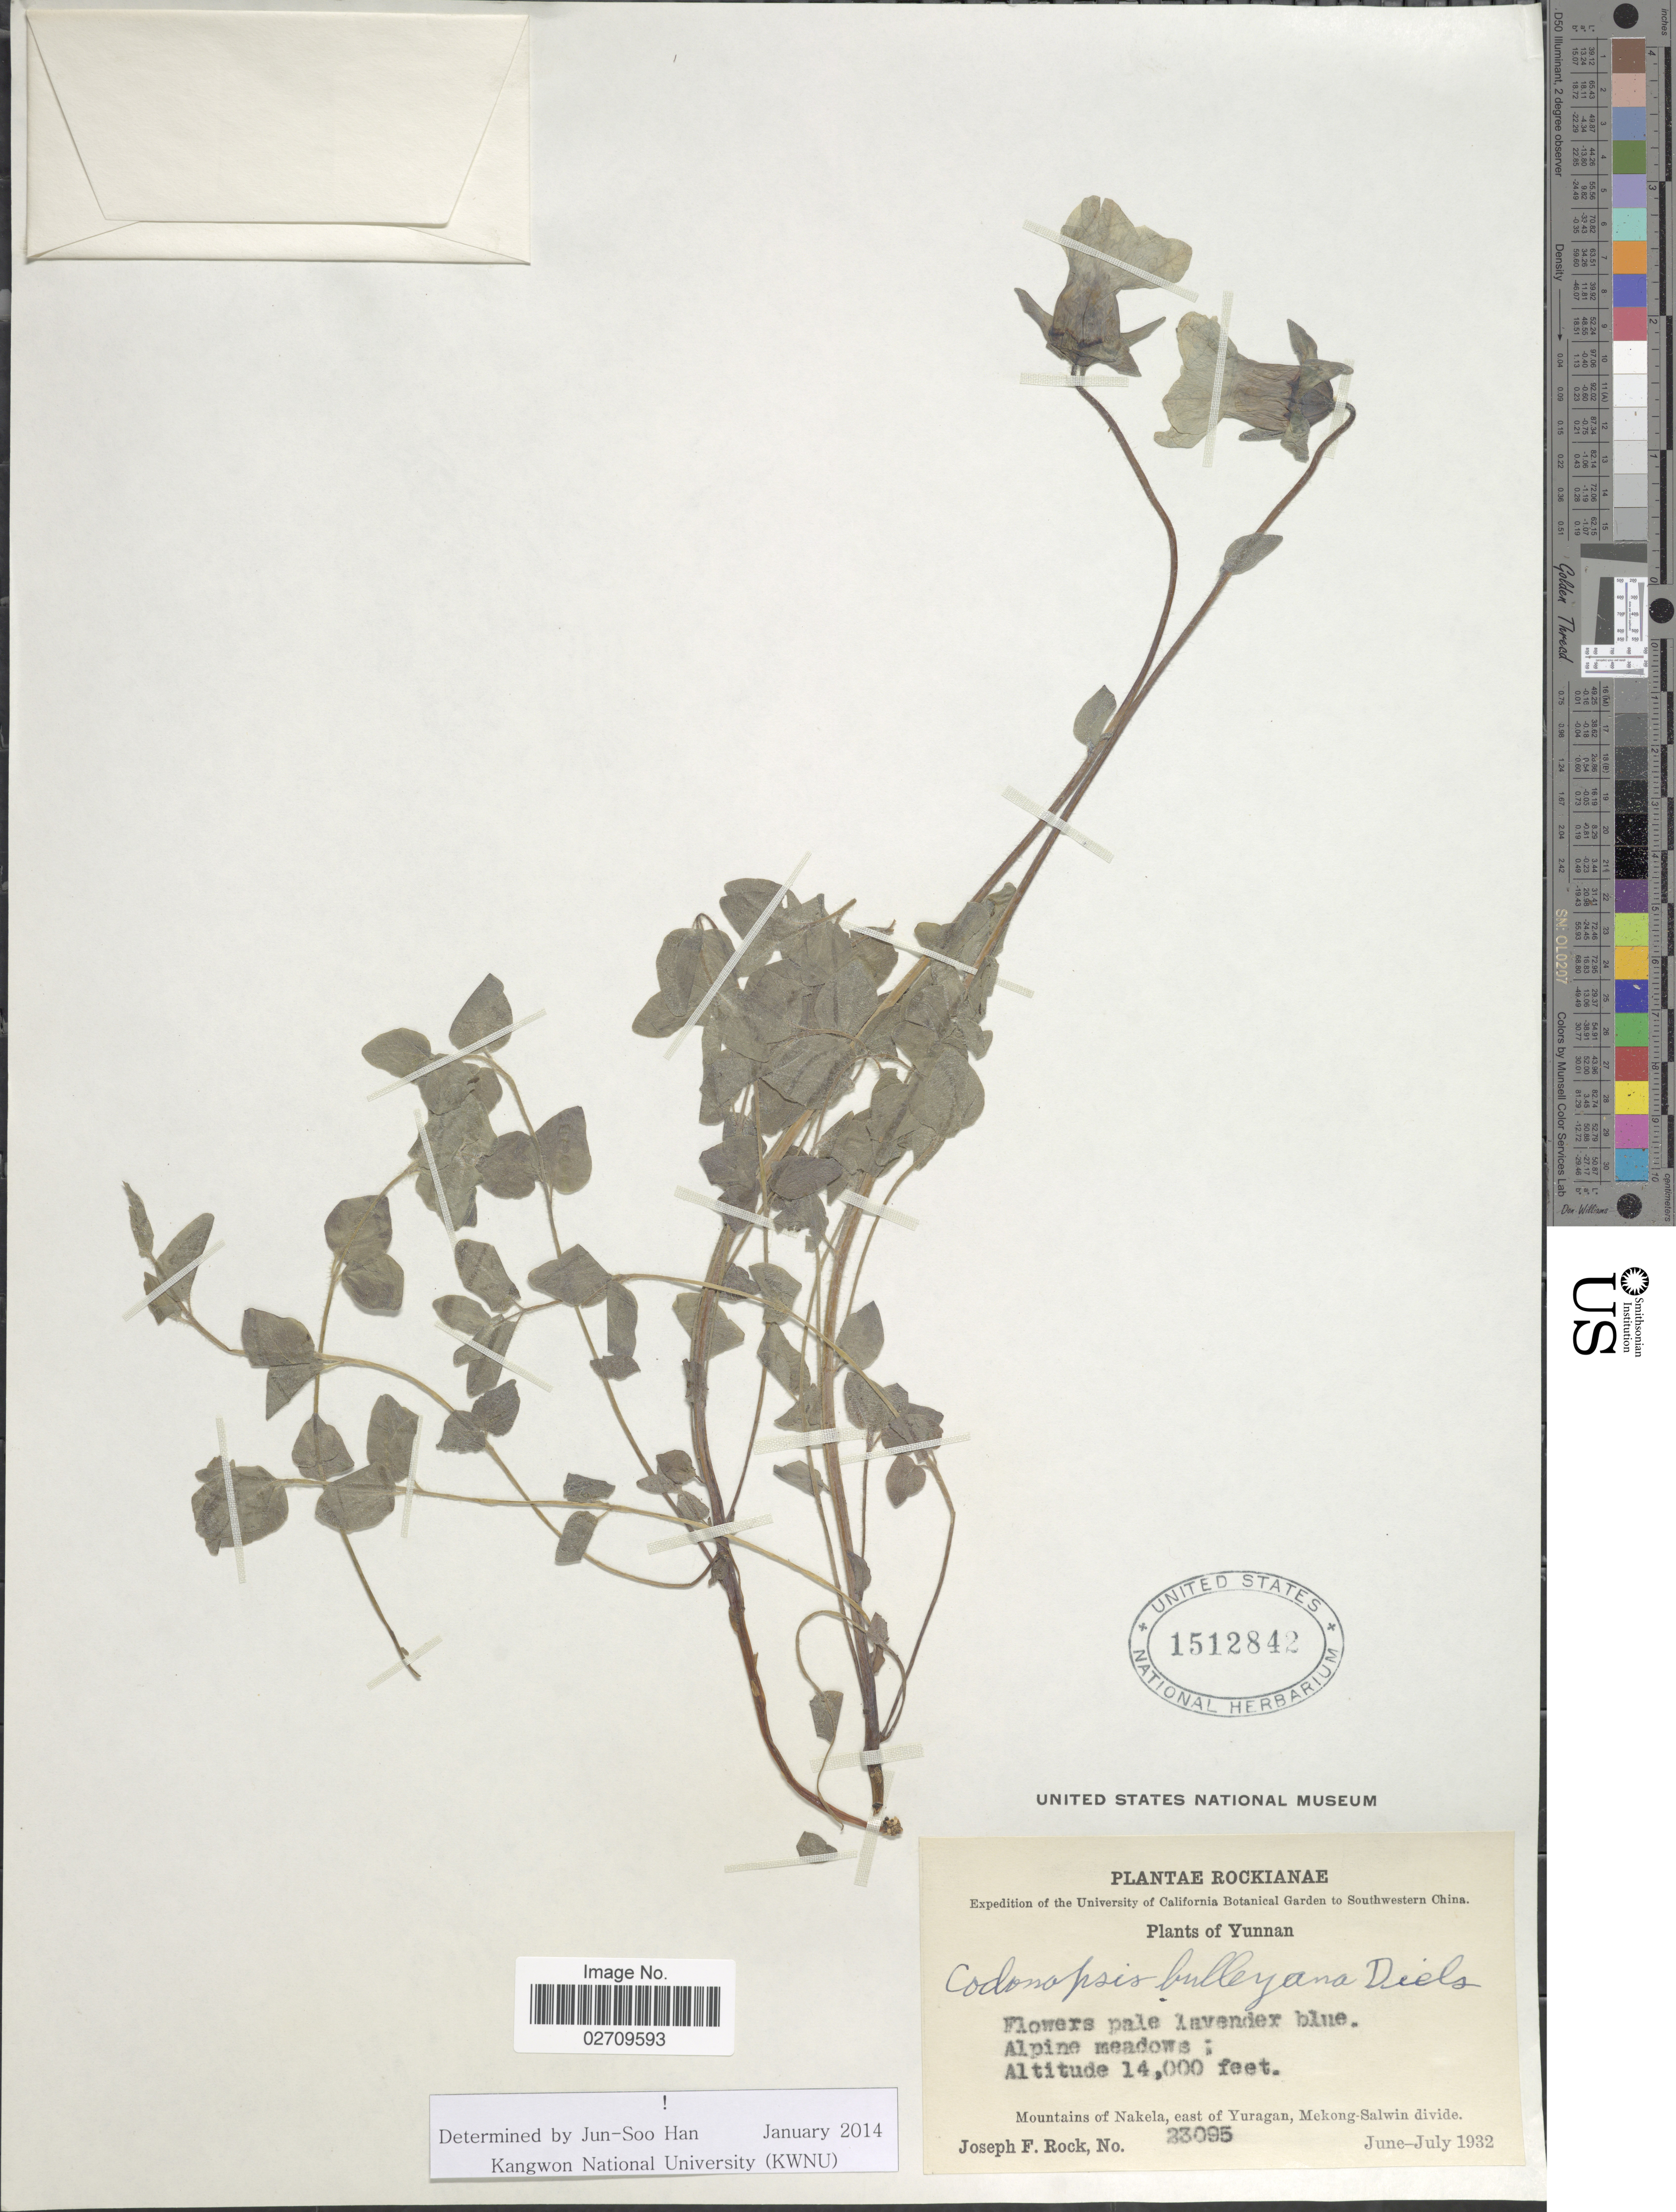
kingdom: Plantae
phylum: Tracheophyta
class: Magnoliopsida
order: Asterales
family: Campanulaceae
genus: Codonopsis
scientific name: Codonopsis bulleyana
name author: Forrest ex Diels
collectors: J. F. Rock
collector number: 23095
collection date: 1932-06/1932-07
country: China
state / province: Yunnan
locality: Mountains of Nakela, east of Yuragan, Mekong-Salwin divide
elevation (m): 4267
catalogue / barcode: US 1512842